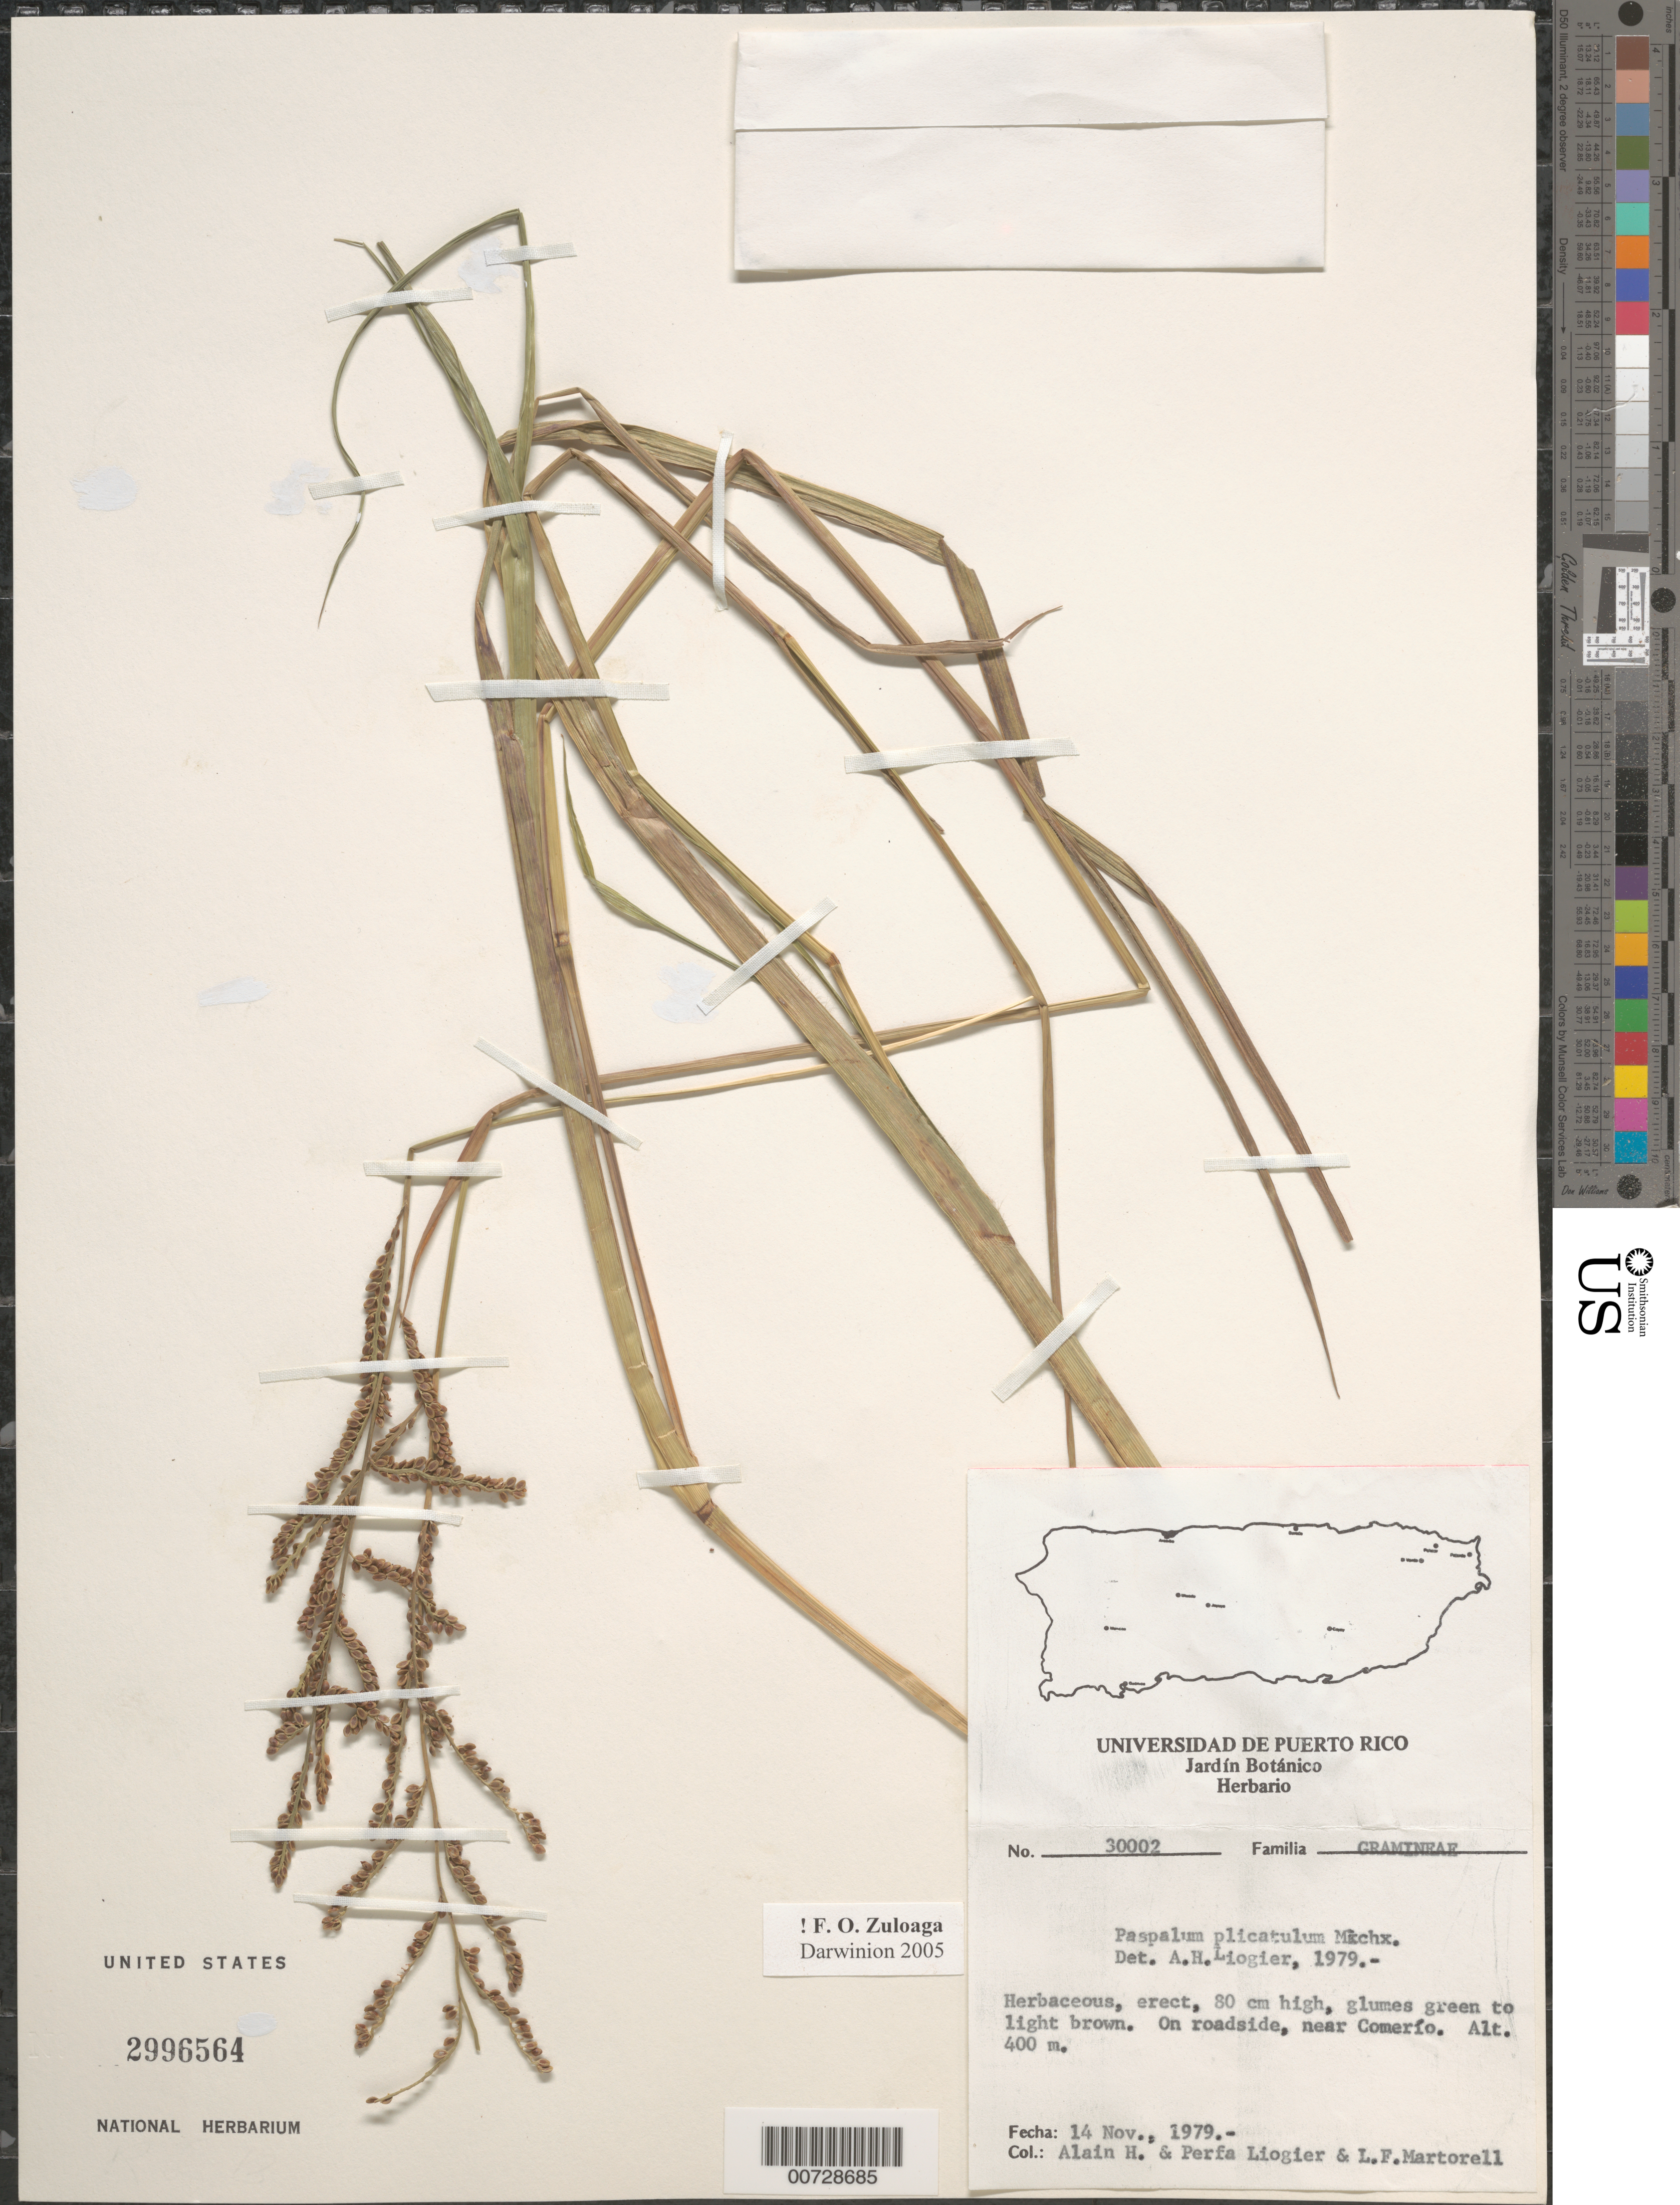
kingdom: Plantae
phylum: Tracheophyta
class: Liliopsida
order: Poales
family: Poaceae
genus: Paspalum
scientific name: Paspalum plicatulum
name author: Michx.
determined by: Liogier, Alain H.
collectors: A. H. Liogier, M. P. Liogier & L. Martorell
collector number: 30002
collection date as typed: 14 Nov 1979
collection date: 1979-11-14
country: Puerto Rico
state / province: Comerio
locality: Comerío, near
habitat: Roadside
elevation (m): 400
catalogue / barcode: US 2996564